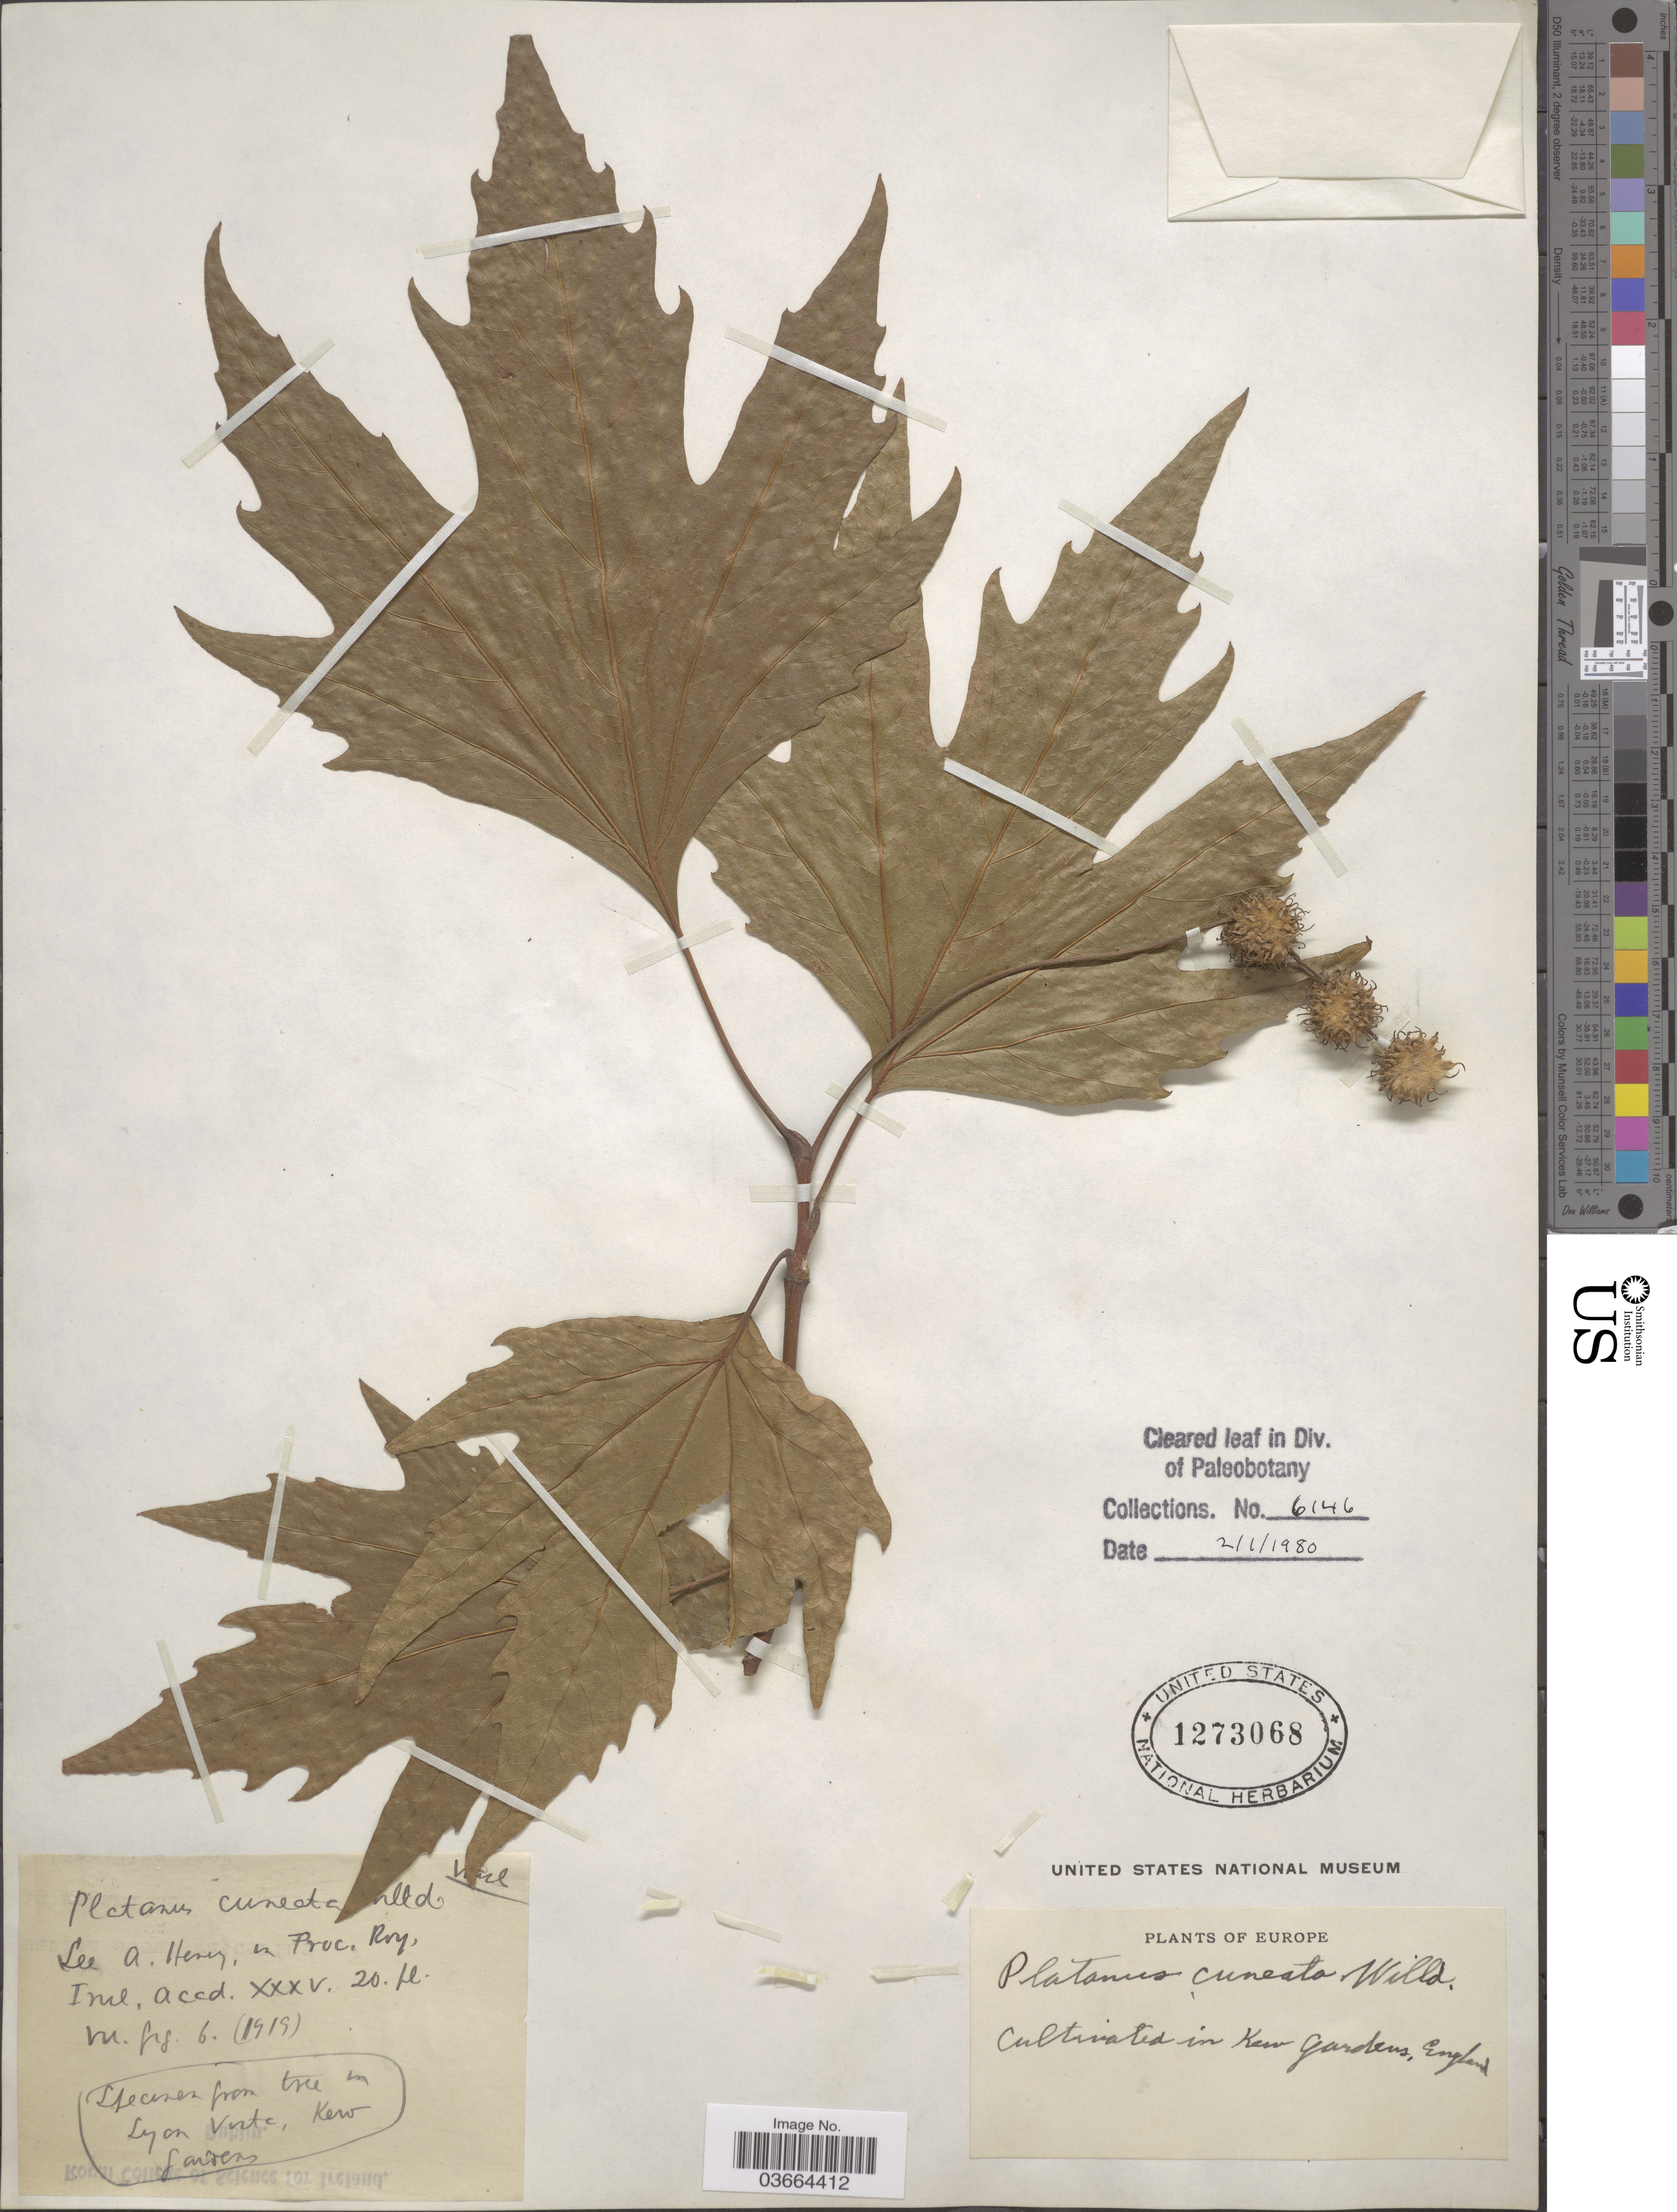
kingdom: Plantae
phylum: Tracheophyta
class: Magnoliopsida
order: Proteales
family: Platanaceae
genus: Platanus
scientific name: Platanus cuneata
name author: Willd.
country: United Kingdom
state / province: England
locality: From tree in Lyon Verte*, Kew Gardens.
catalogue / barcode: US 1273068